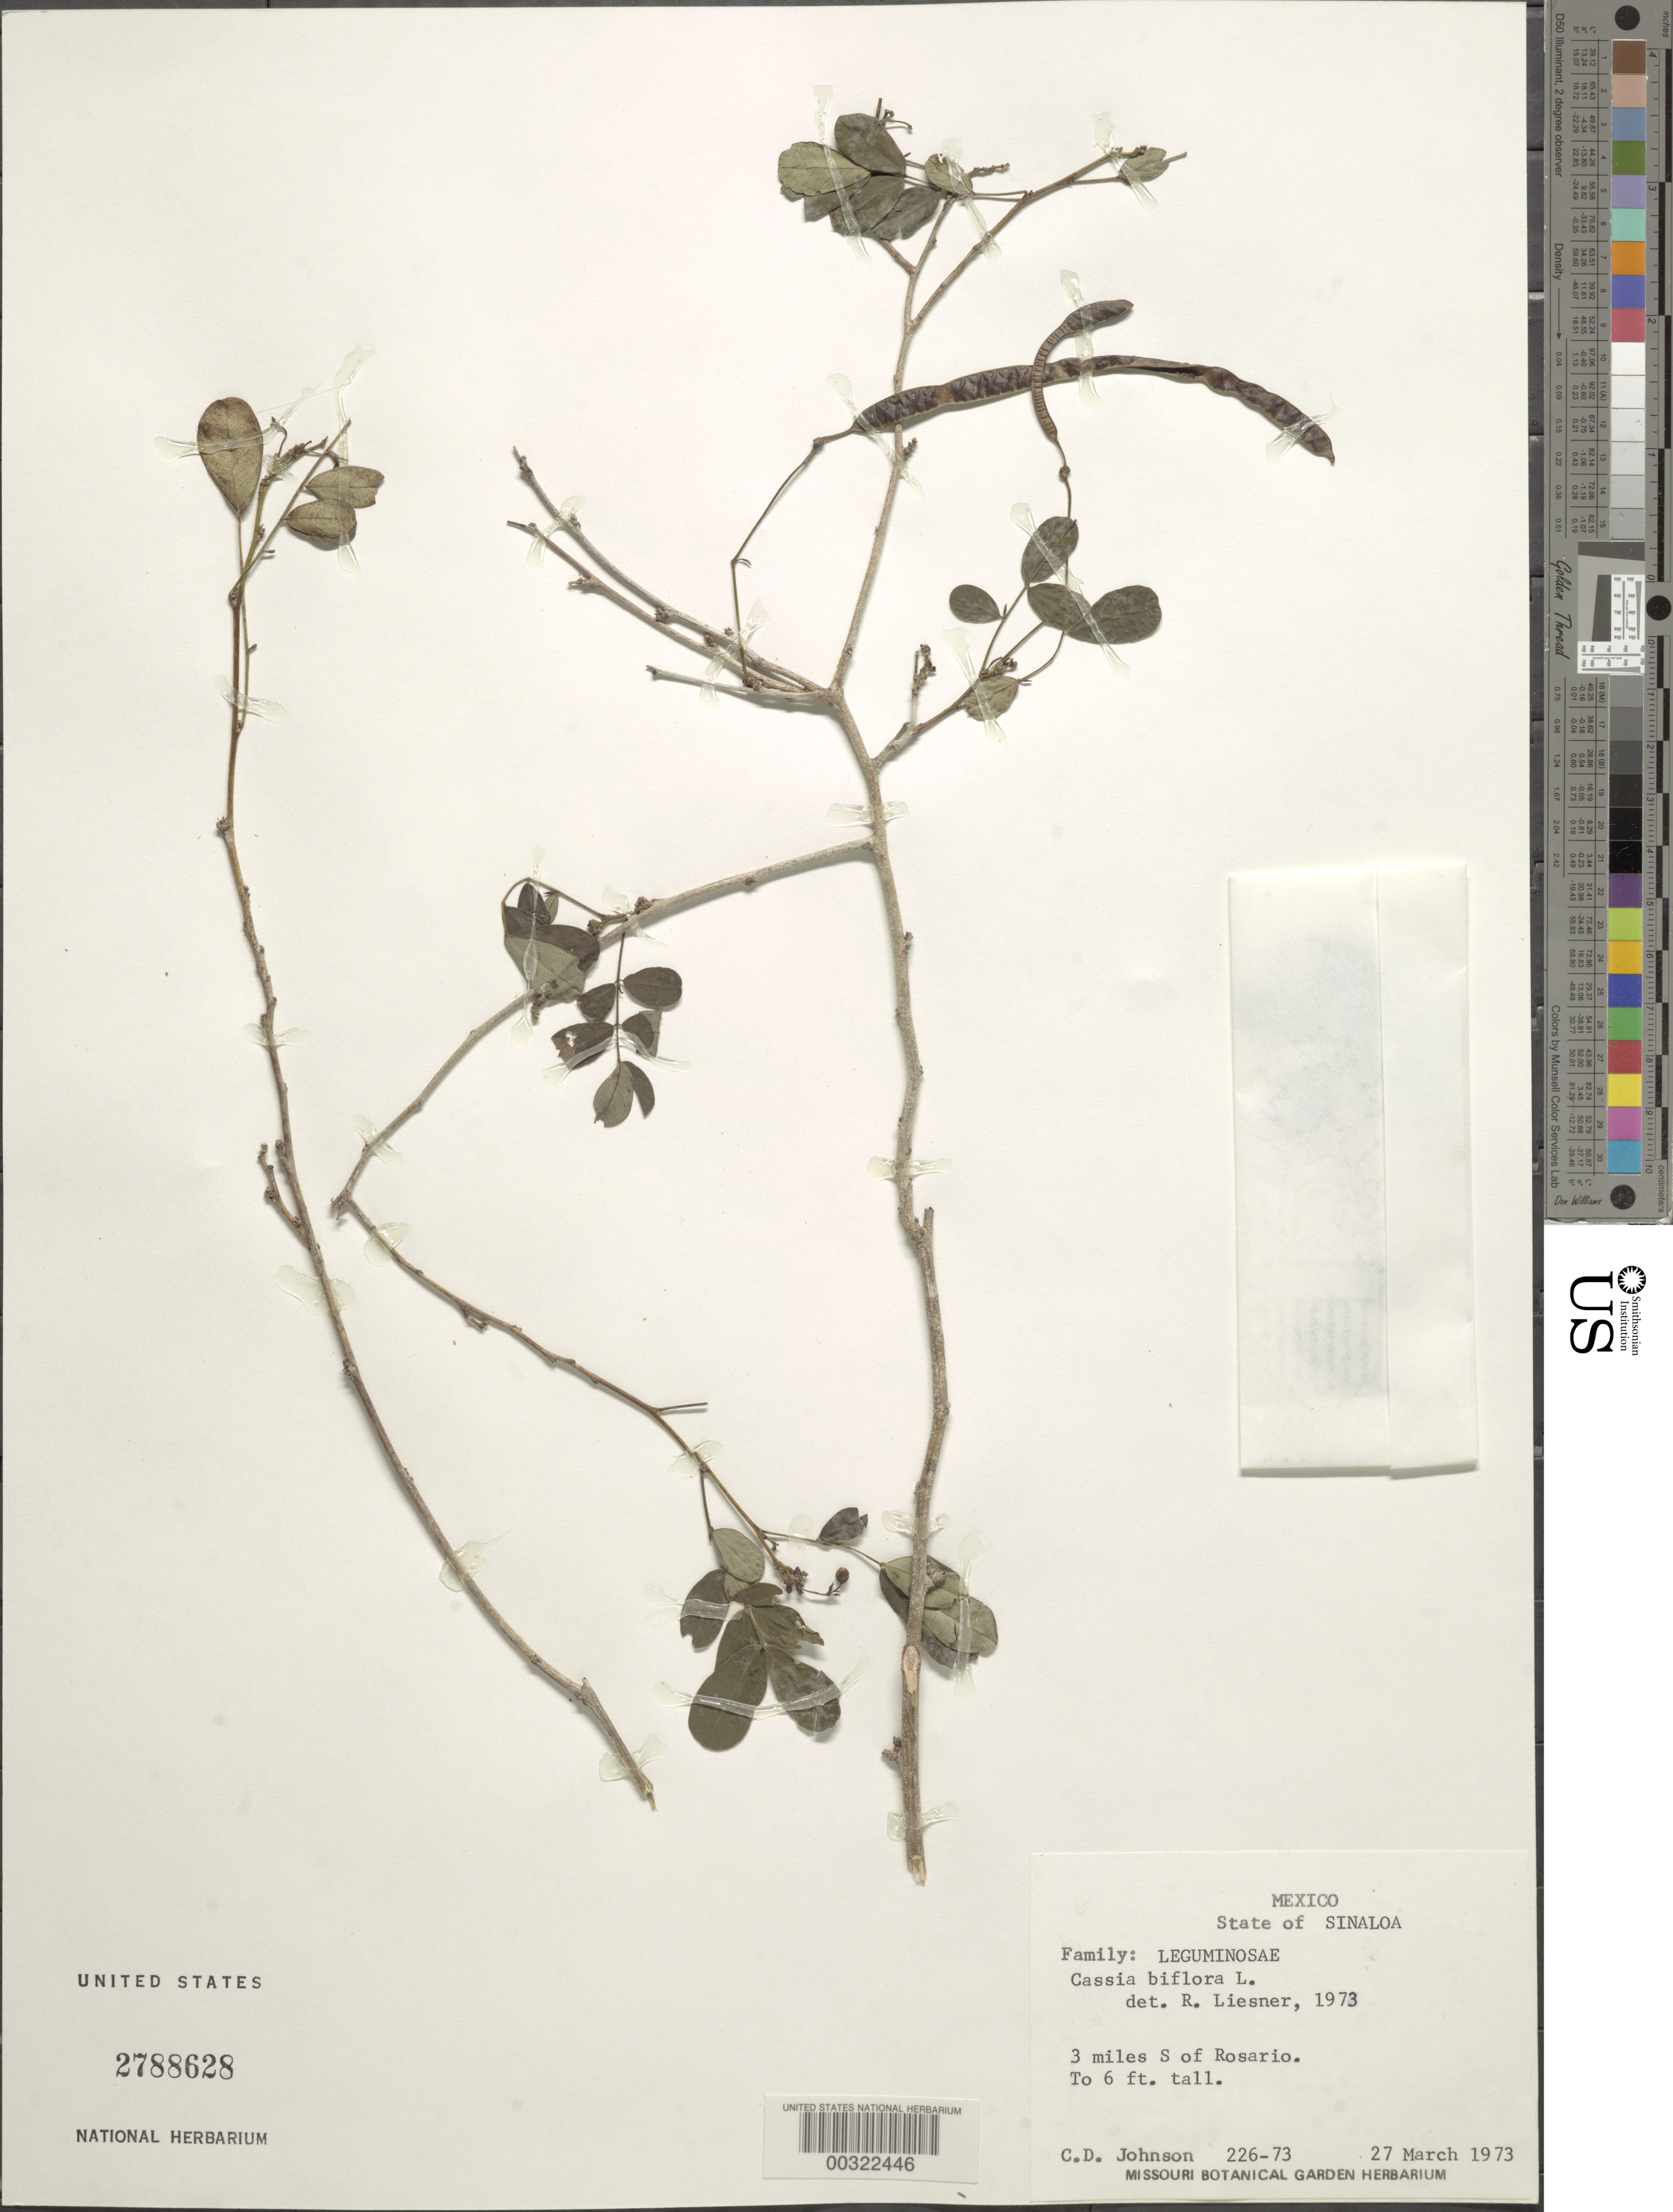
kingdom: Plantae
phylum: Tracheophyta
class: Magnoliopsida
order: Fabales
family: Fabaceae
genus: Senna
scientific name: Senna pallida var. pallida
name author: (Vahl) H.S. Irwin & Barneby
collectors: C. D. Johnson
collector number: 226-73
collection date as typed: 27 Mar 1973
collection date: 1973-03-27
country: Mexico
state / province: Sinaloa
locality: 3 mi S of Rosario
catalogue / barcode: US 2788628